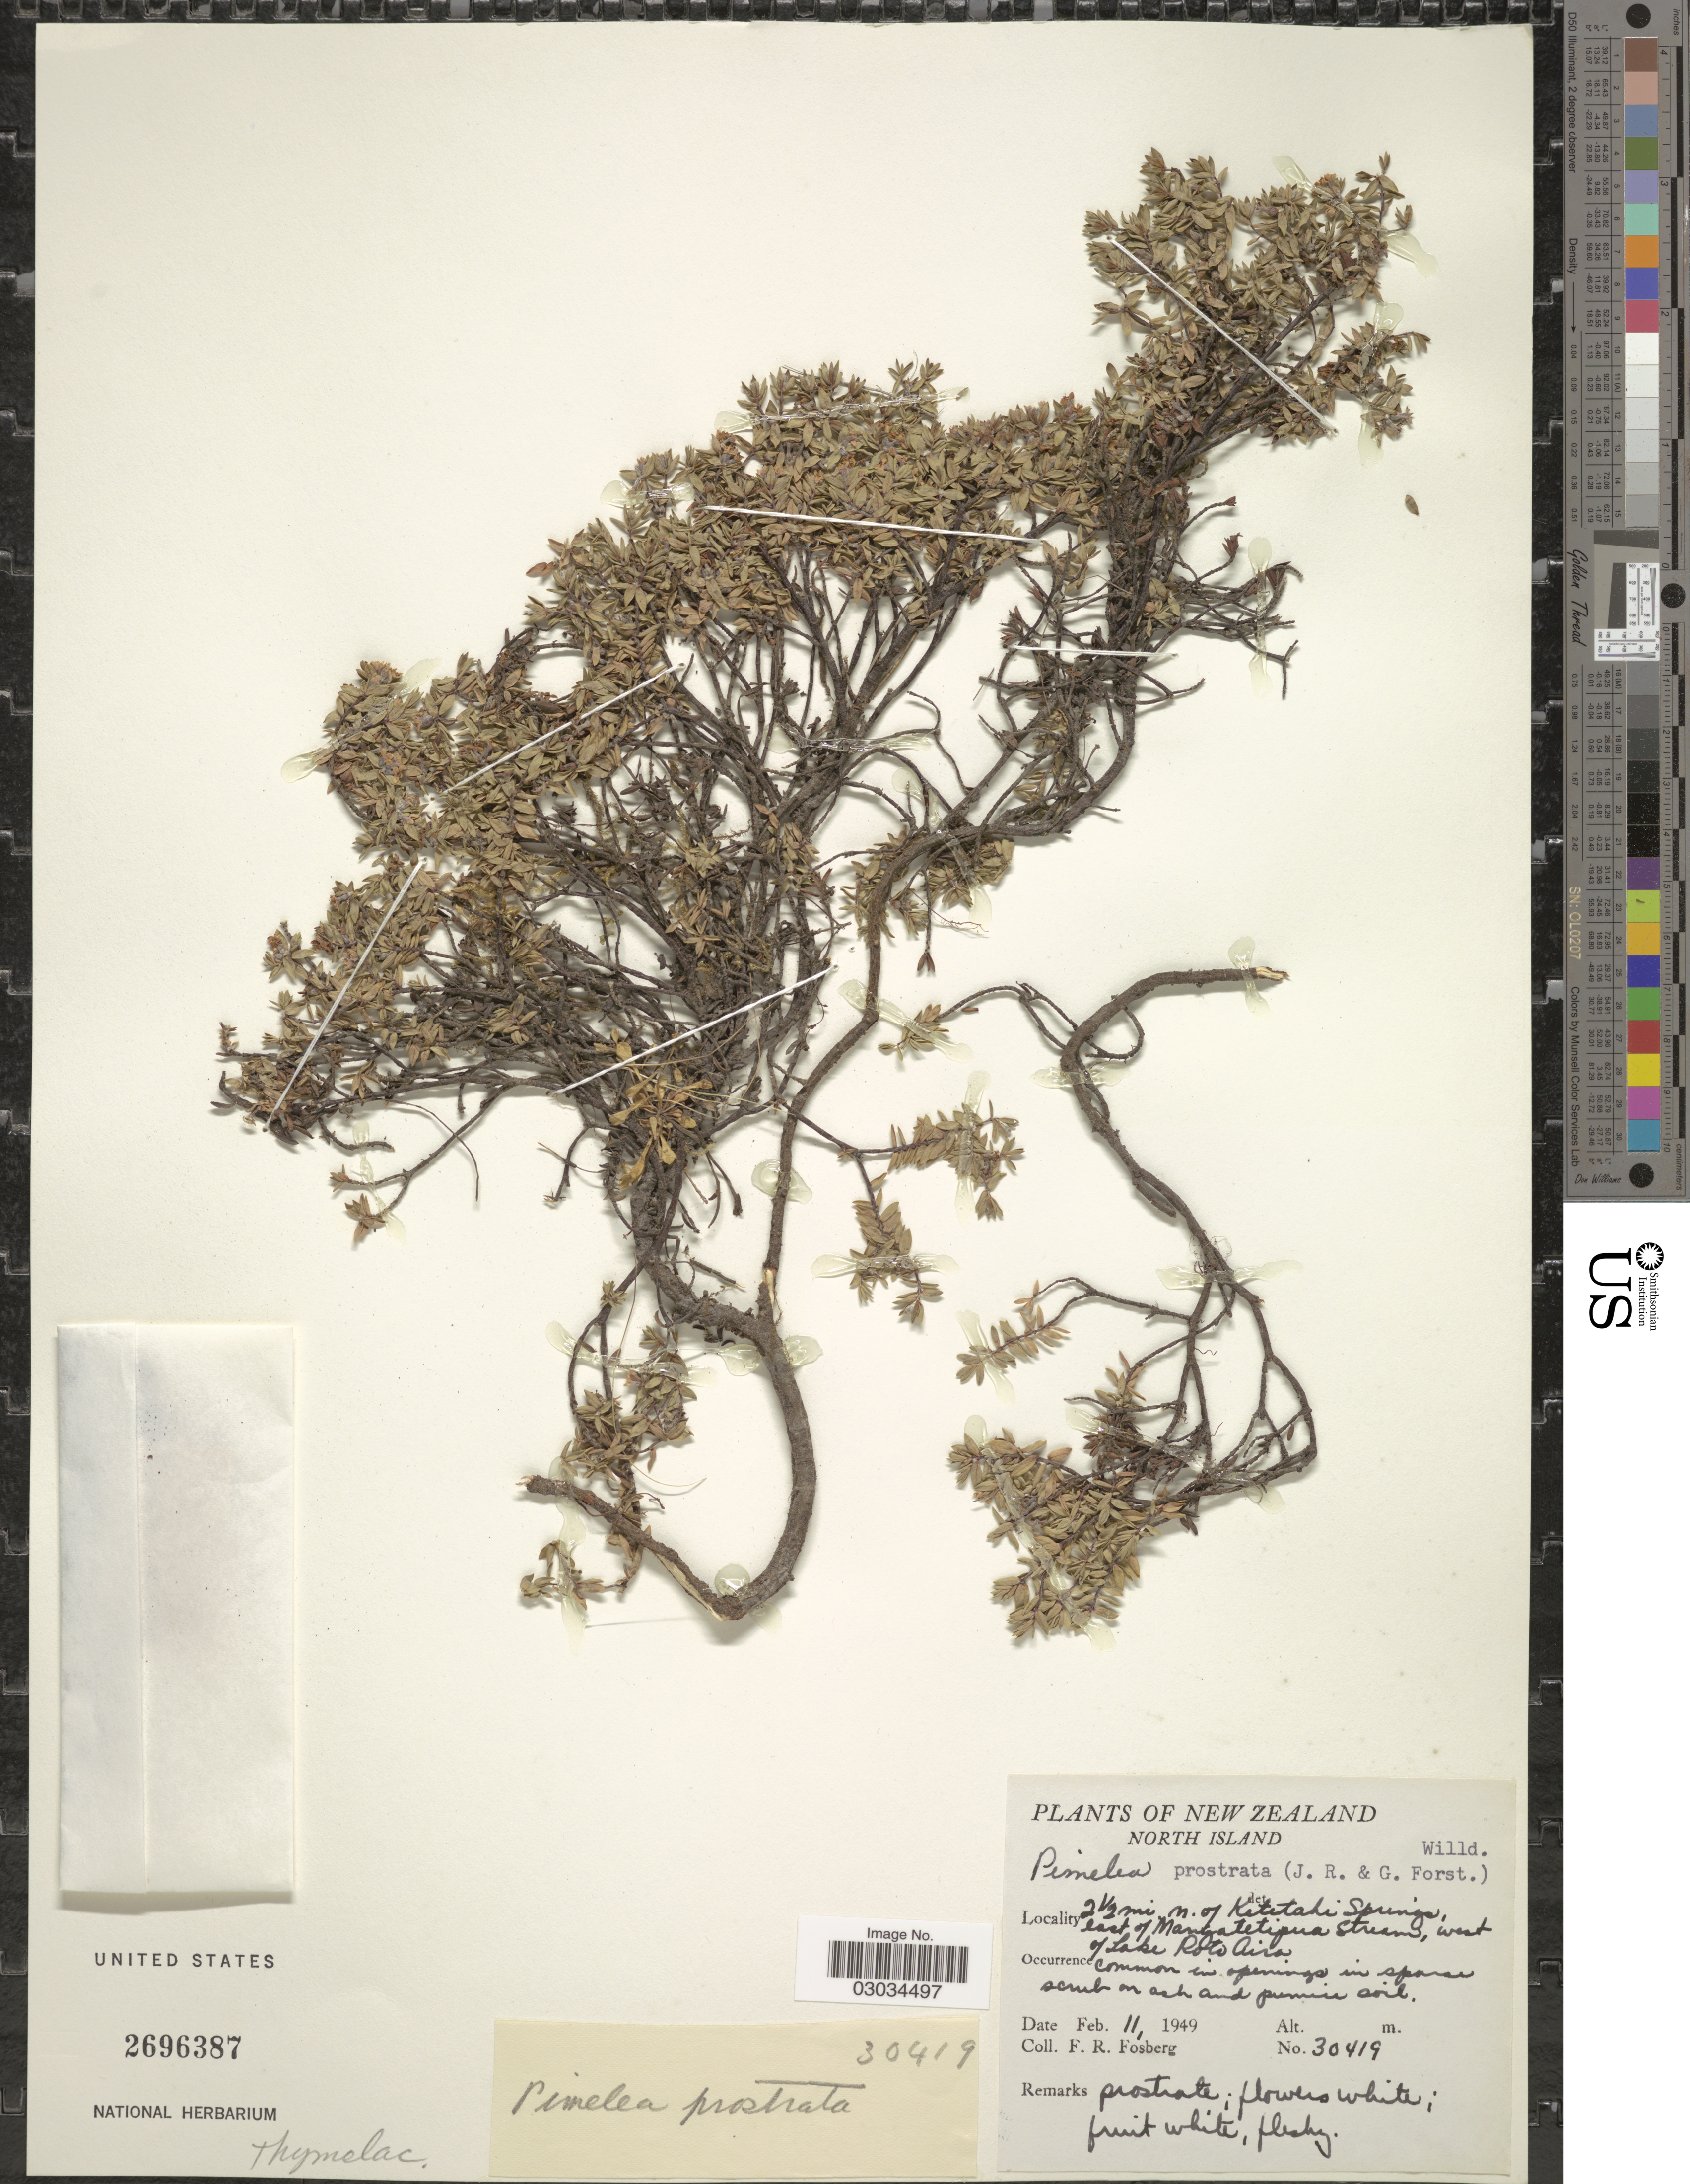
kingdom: Plantae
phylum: Tracheophyta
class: Magnoliopsida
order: Malvales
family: Thymelaeaceae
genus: Pimelea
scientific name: Pimelea prostrata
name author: Willd.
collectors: F. R. Fosberg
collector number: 30419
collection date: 1949-02-11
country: New Zealand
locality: North Island. 2 1/2 mi. n. of Ketetahi springs, east of Mangatetipua Stream, west of Lake Rotoaira.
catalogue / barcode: US 2696387